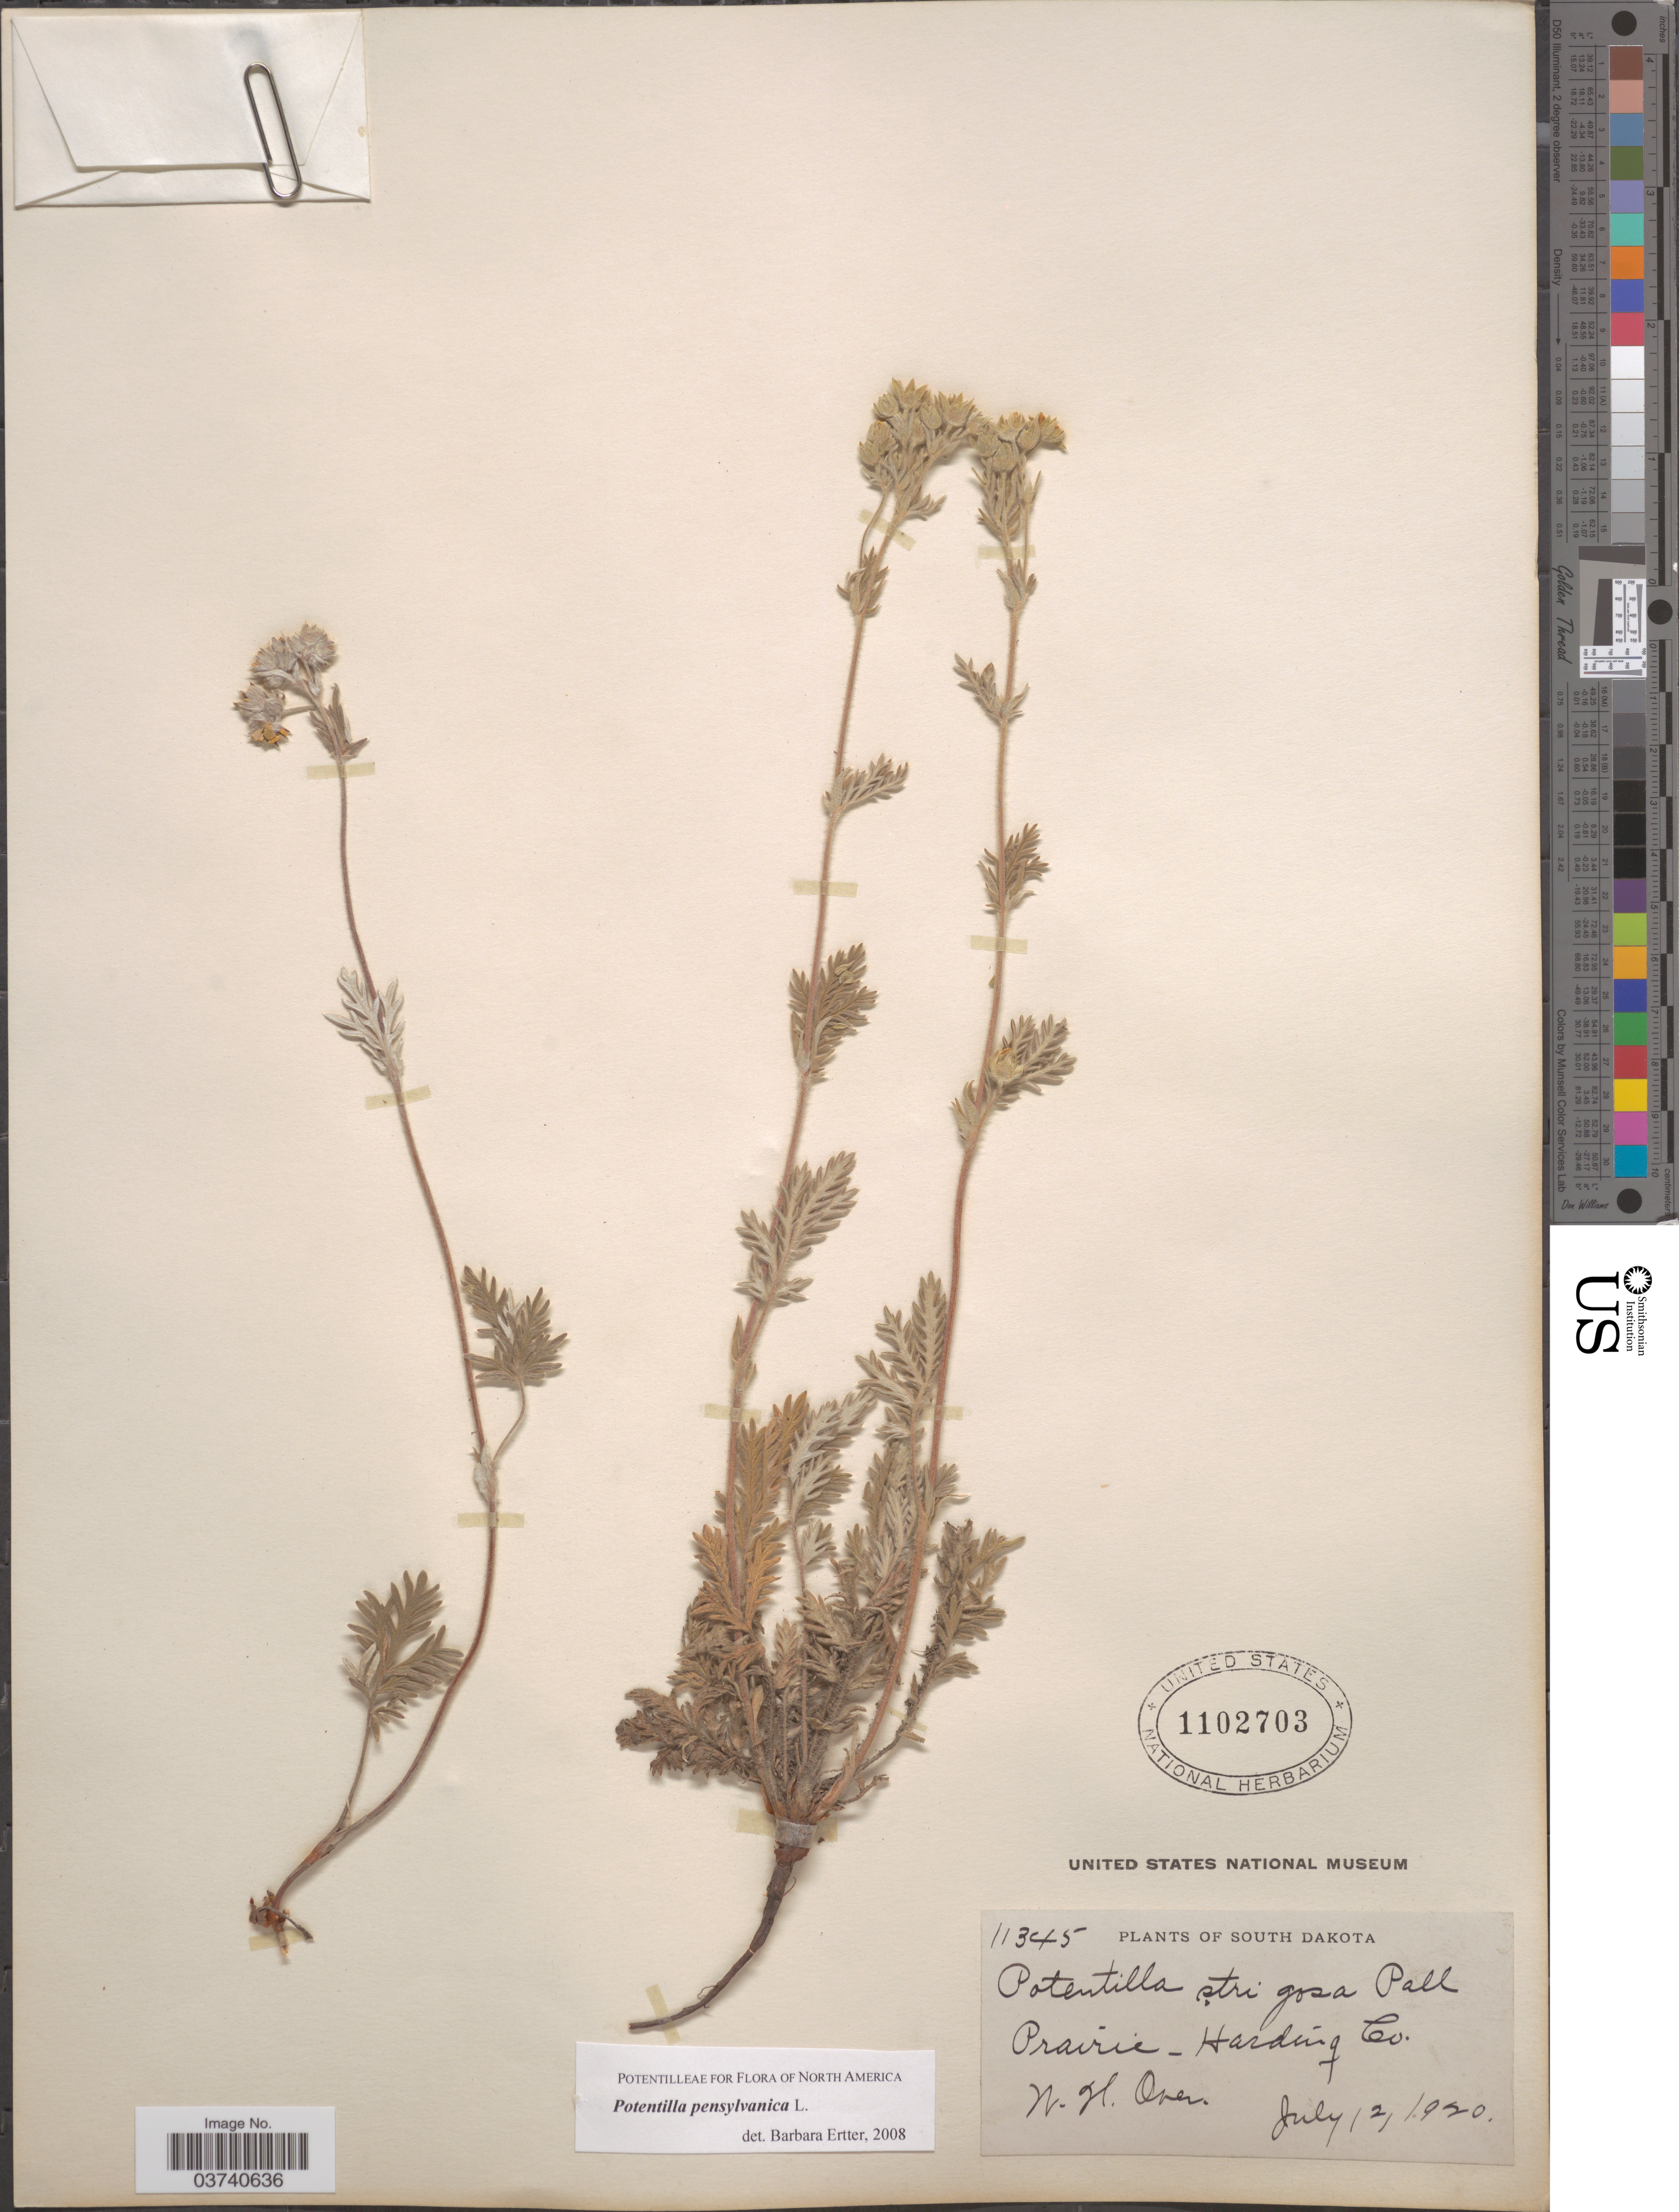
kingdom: Plantae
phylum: Tracheophyta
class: Magnoliopsida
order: Rosales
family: Rosaceae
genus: Potentilla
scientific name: Potentilla pensylvanica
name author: L.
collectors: W. Over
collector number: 11345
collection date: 1920-07-12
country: United States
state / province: South Dakota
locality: Prairie- Harding Co.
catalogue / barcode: US 1102703